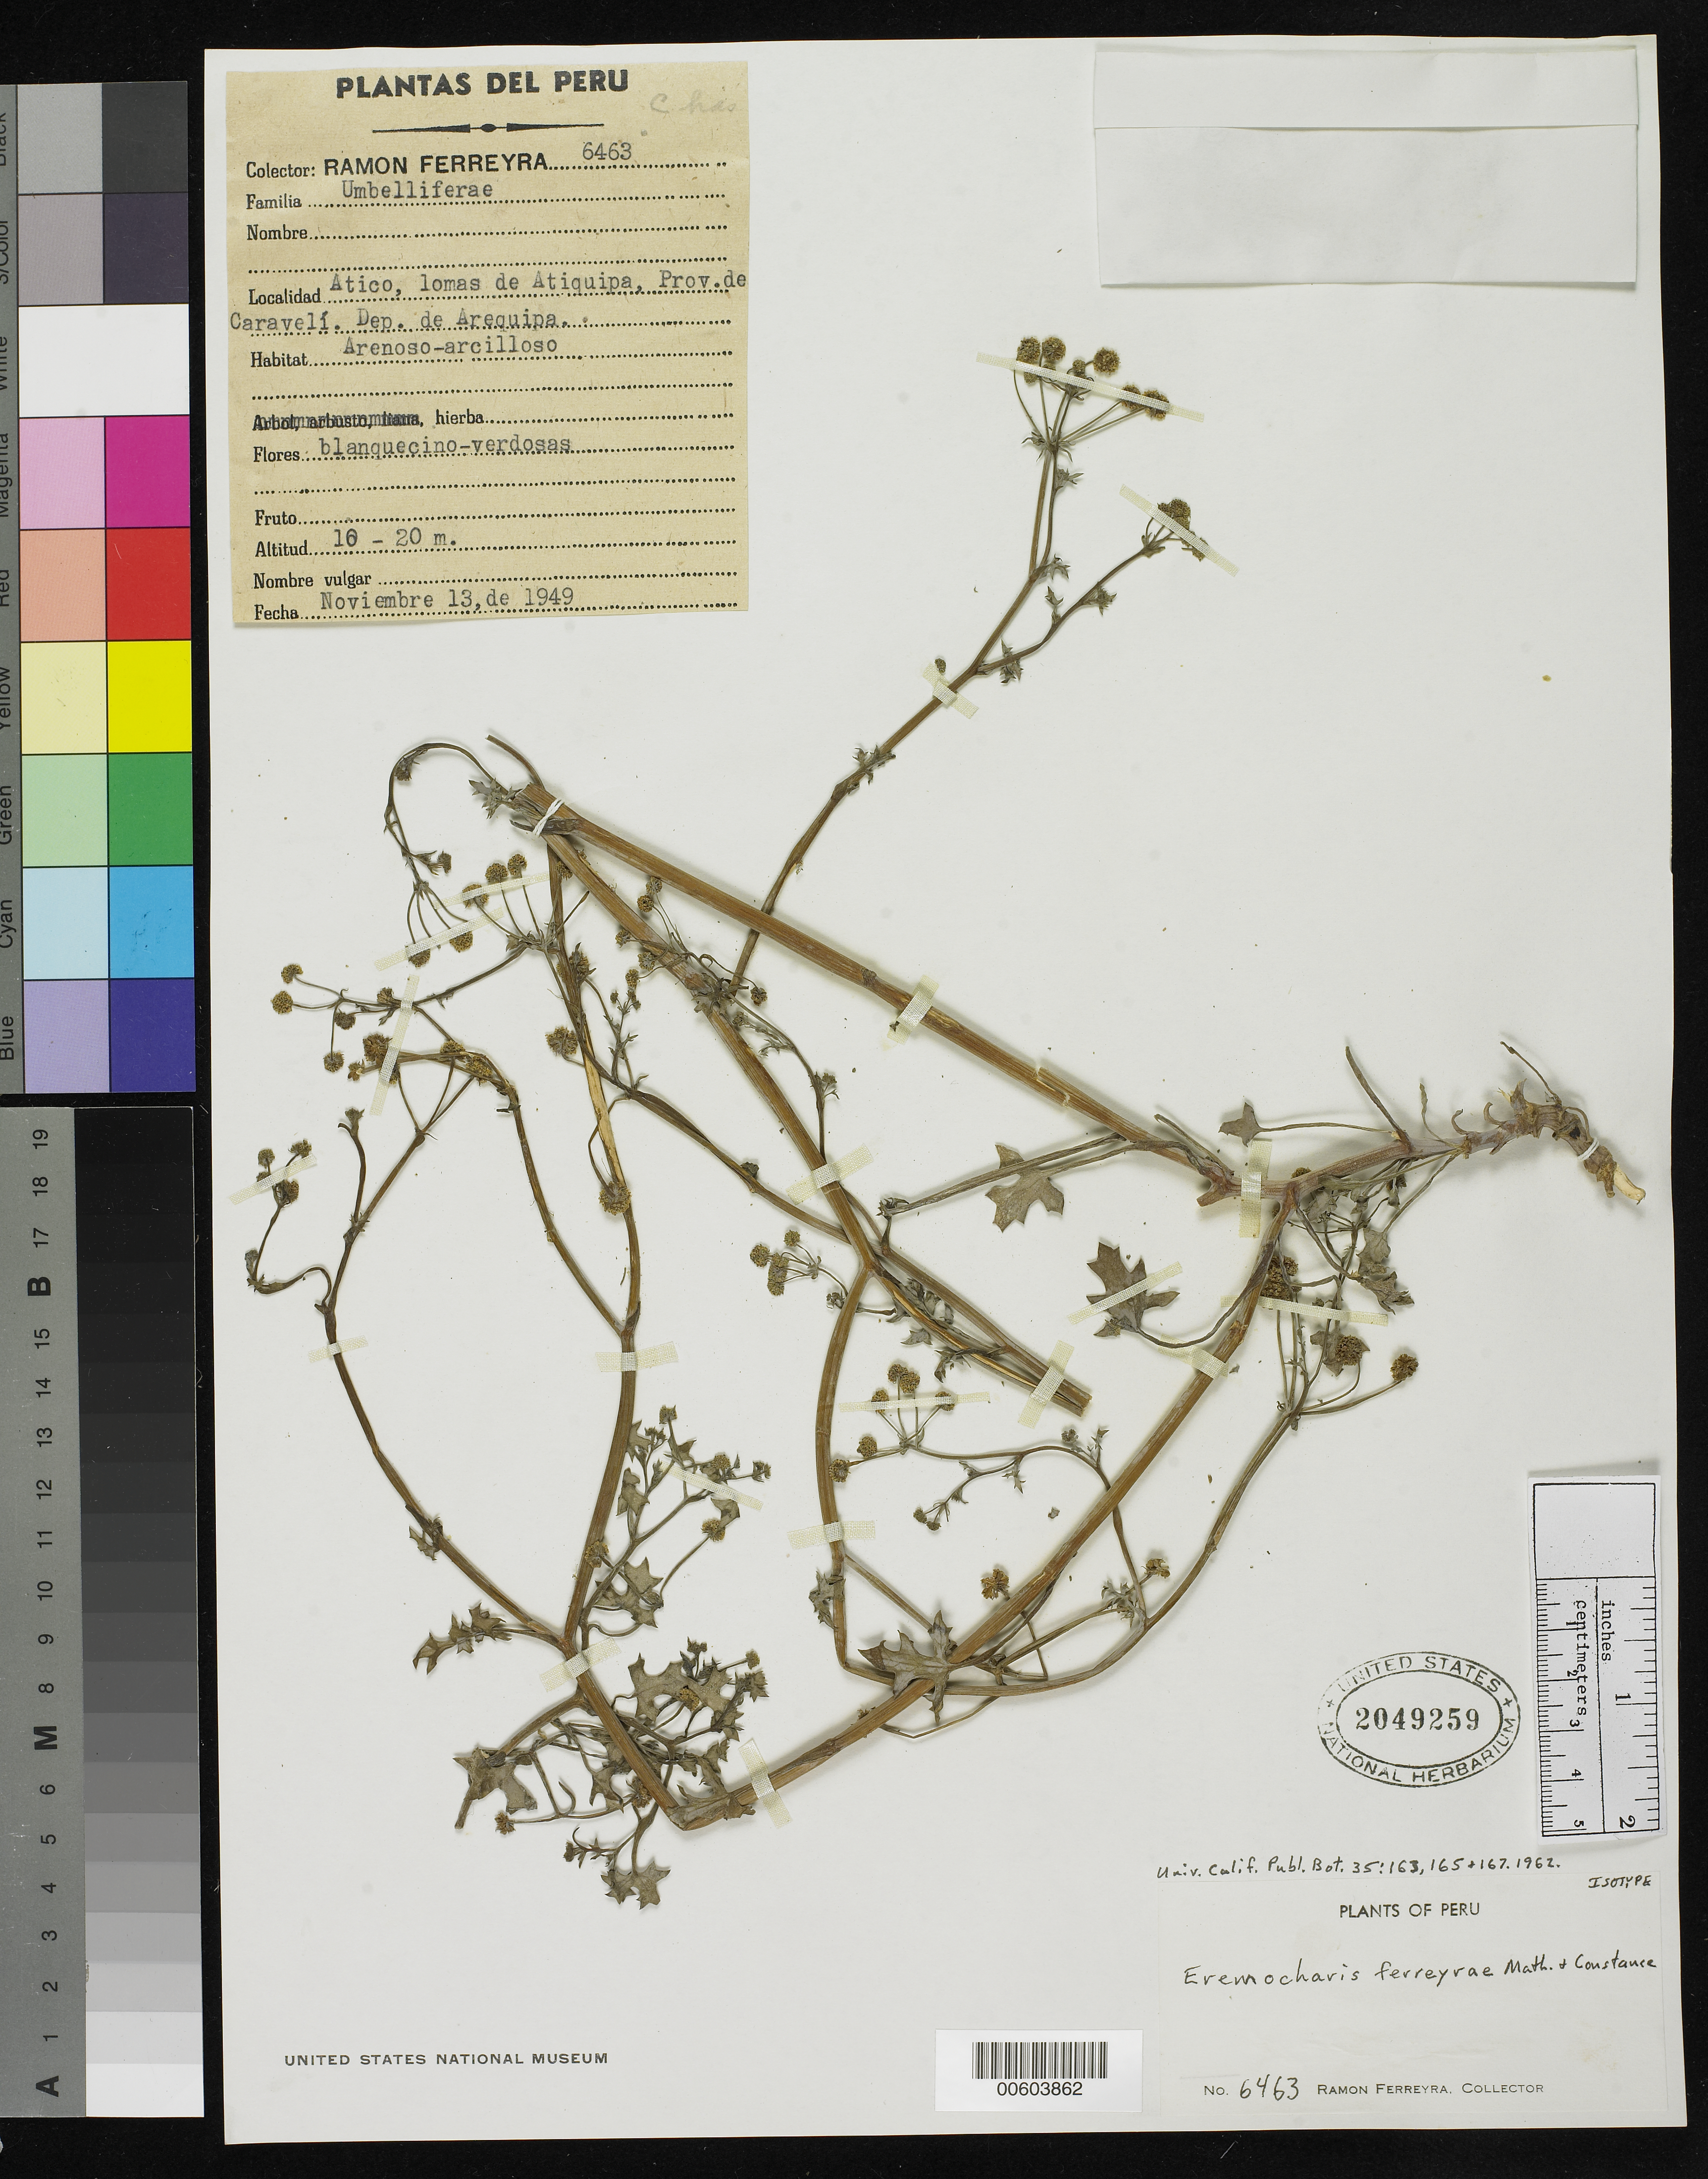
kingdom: Plantae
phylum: Tracheophyta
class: Magnoliopsida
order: Apiales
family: Apiaceae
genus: Eremocharis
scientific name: Eremocharis ferreyrae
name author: Mathias & Constance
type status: Isotype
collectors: R. A. Ferreyra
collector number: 6463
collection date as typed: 13 Nov 1949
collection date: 1949-11-13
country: Peru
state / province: Arequipa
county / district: Caravelí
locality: Atico, lomas de Atiquipa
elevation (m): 10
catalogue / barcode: US 2049259